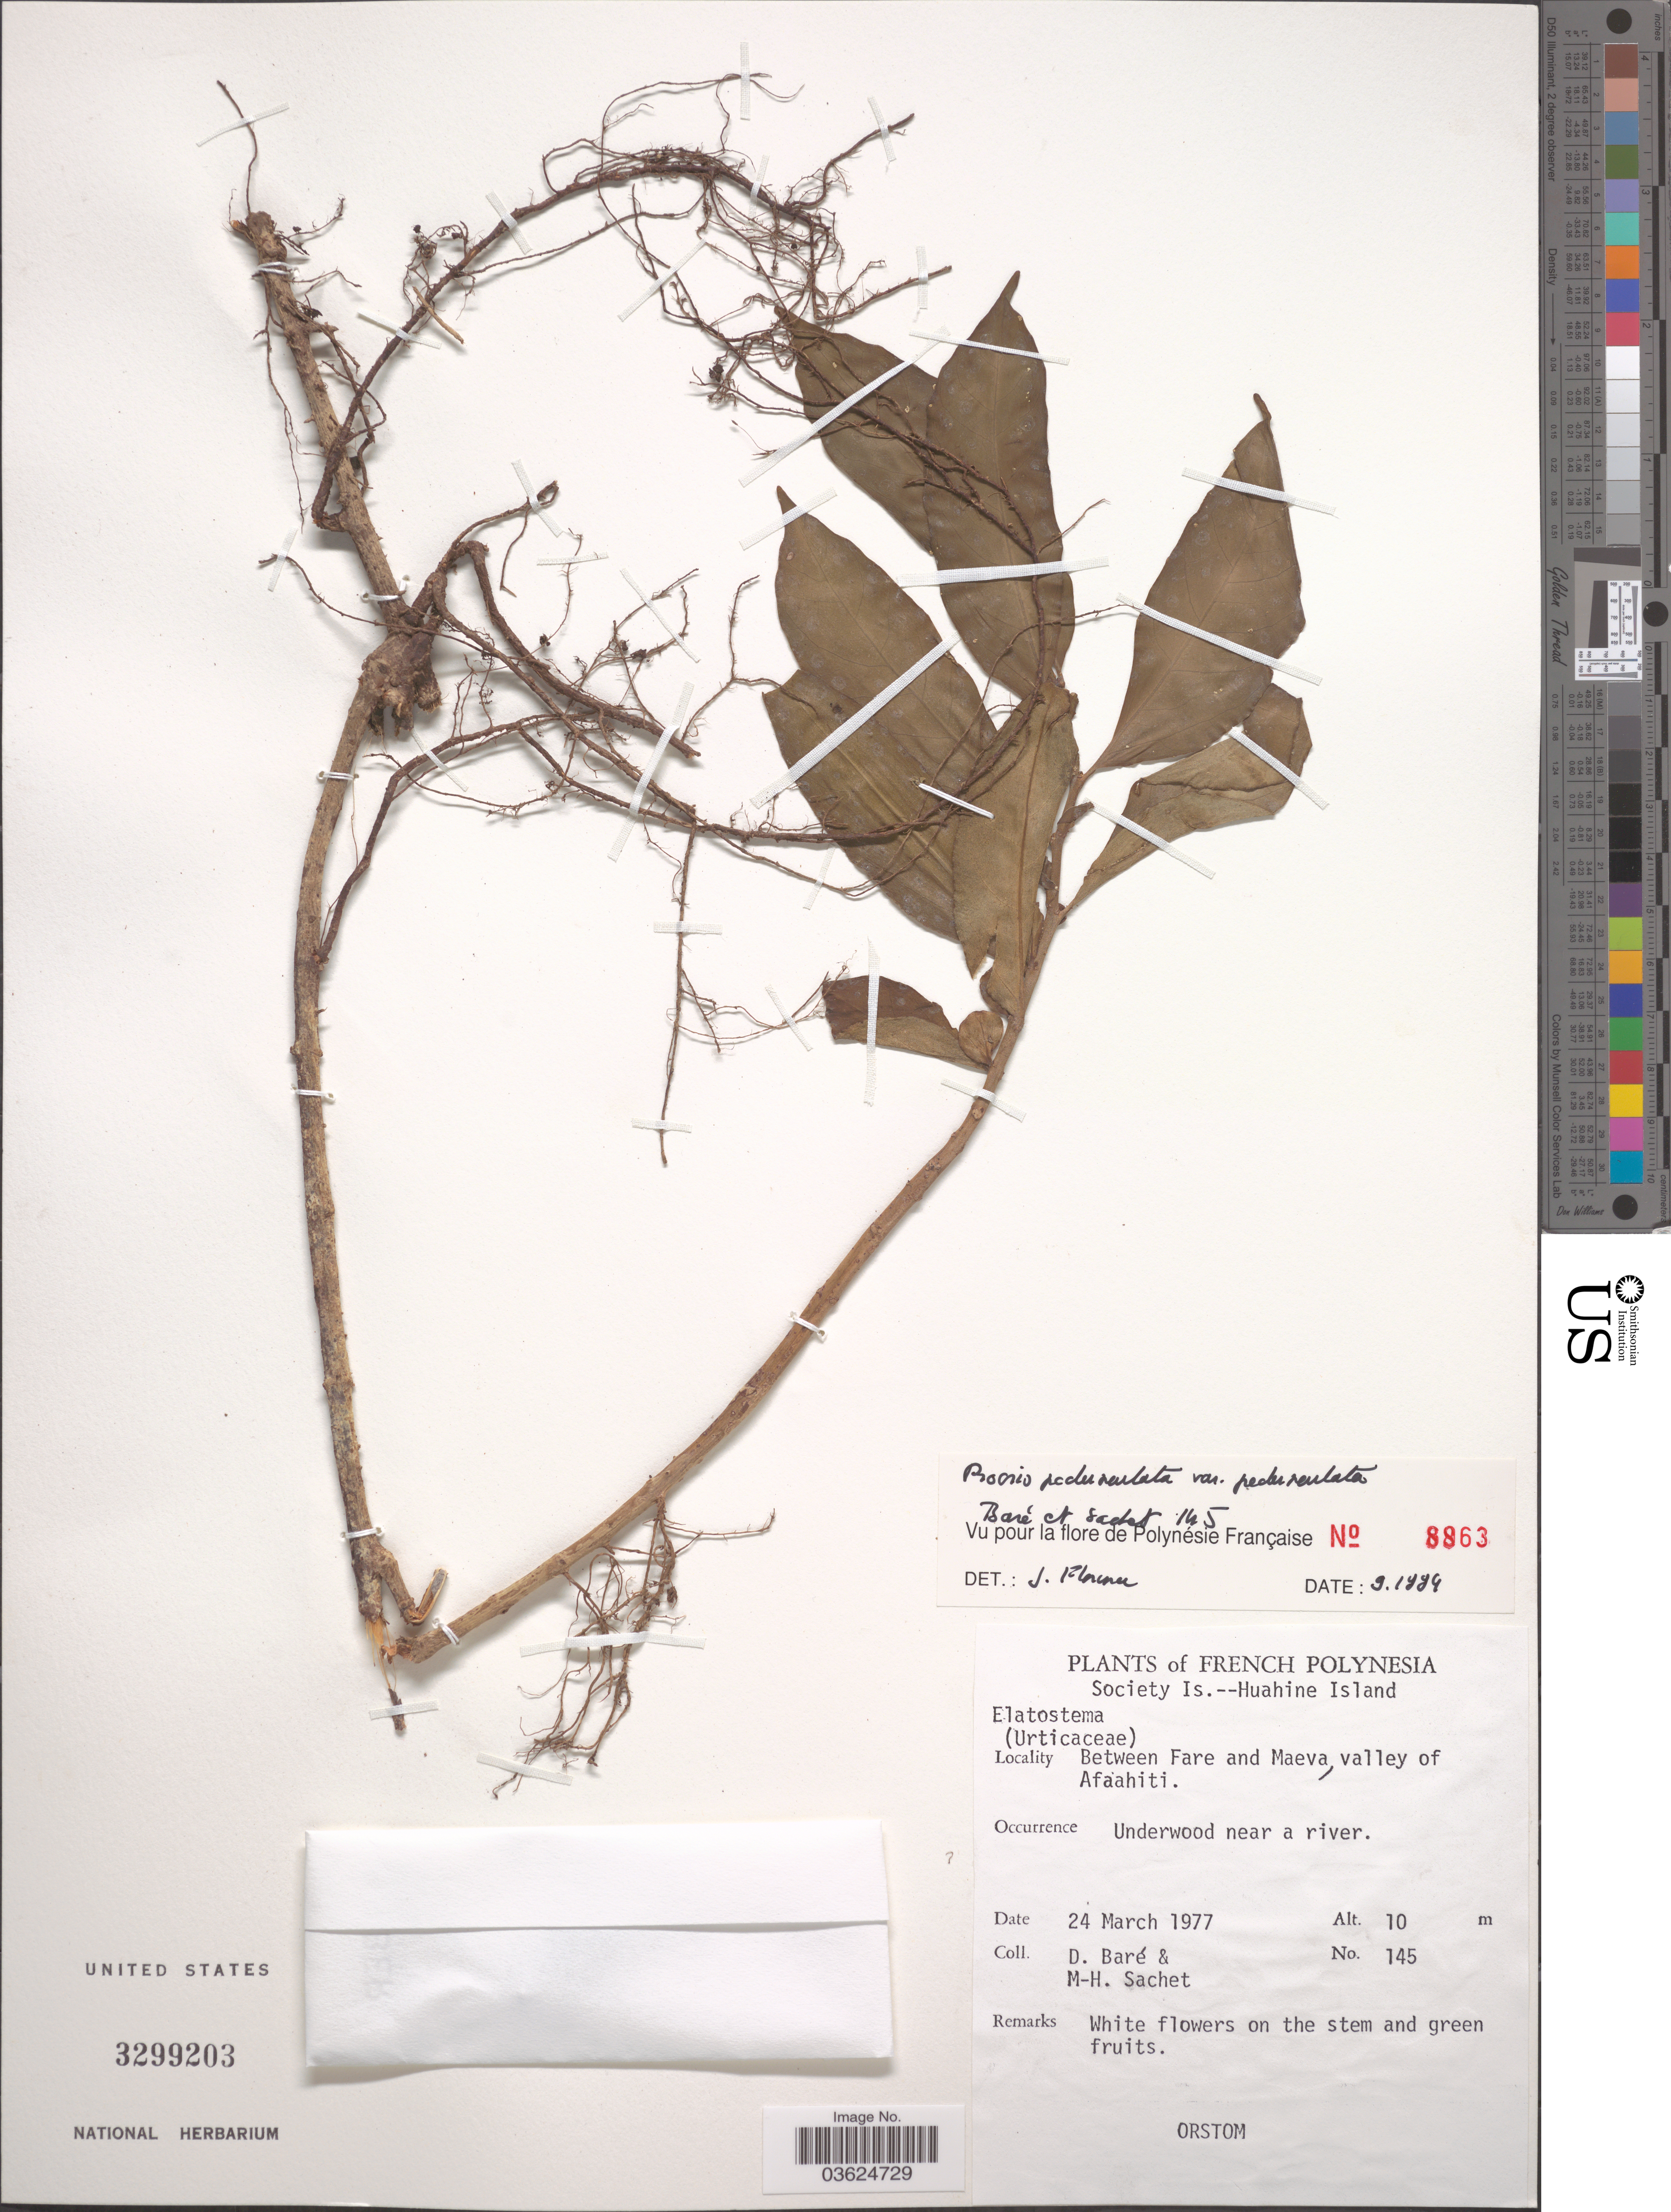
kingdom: Plantae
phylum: Tracheophyta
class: Magnoliopsida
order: Rosales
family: Urticaceae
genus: Procris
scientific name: Procris pedunculata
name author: (J.R. Forst. & G. Forst.) Wedd.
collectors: D. Baré & M.-H. Sachet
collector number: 145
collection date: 1977-03-24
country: French Polynesia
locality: Society Is.--Huahine Island. Between Fare and Maeva valley of Afaahiti.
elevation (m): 10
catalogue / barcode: US 3299203